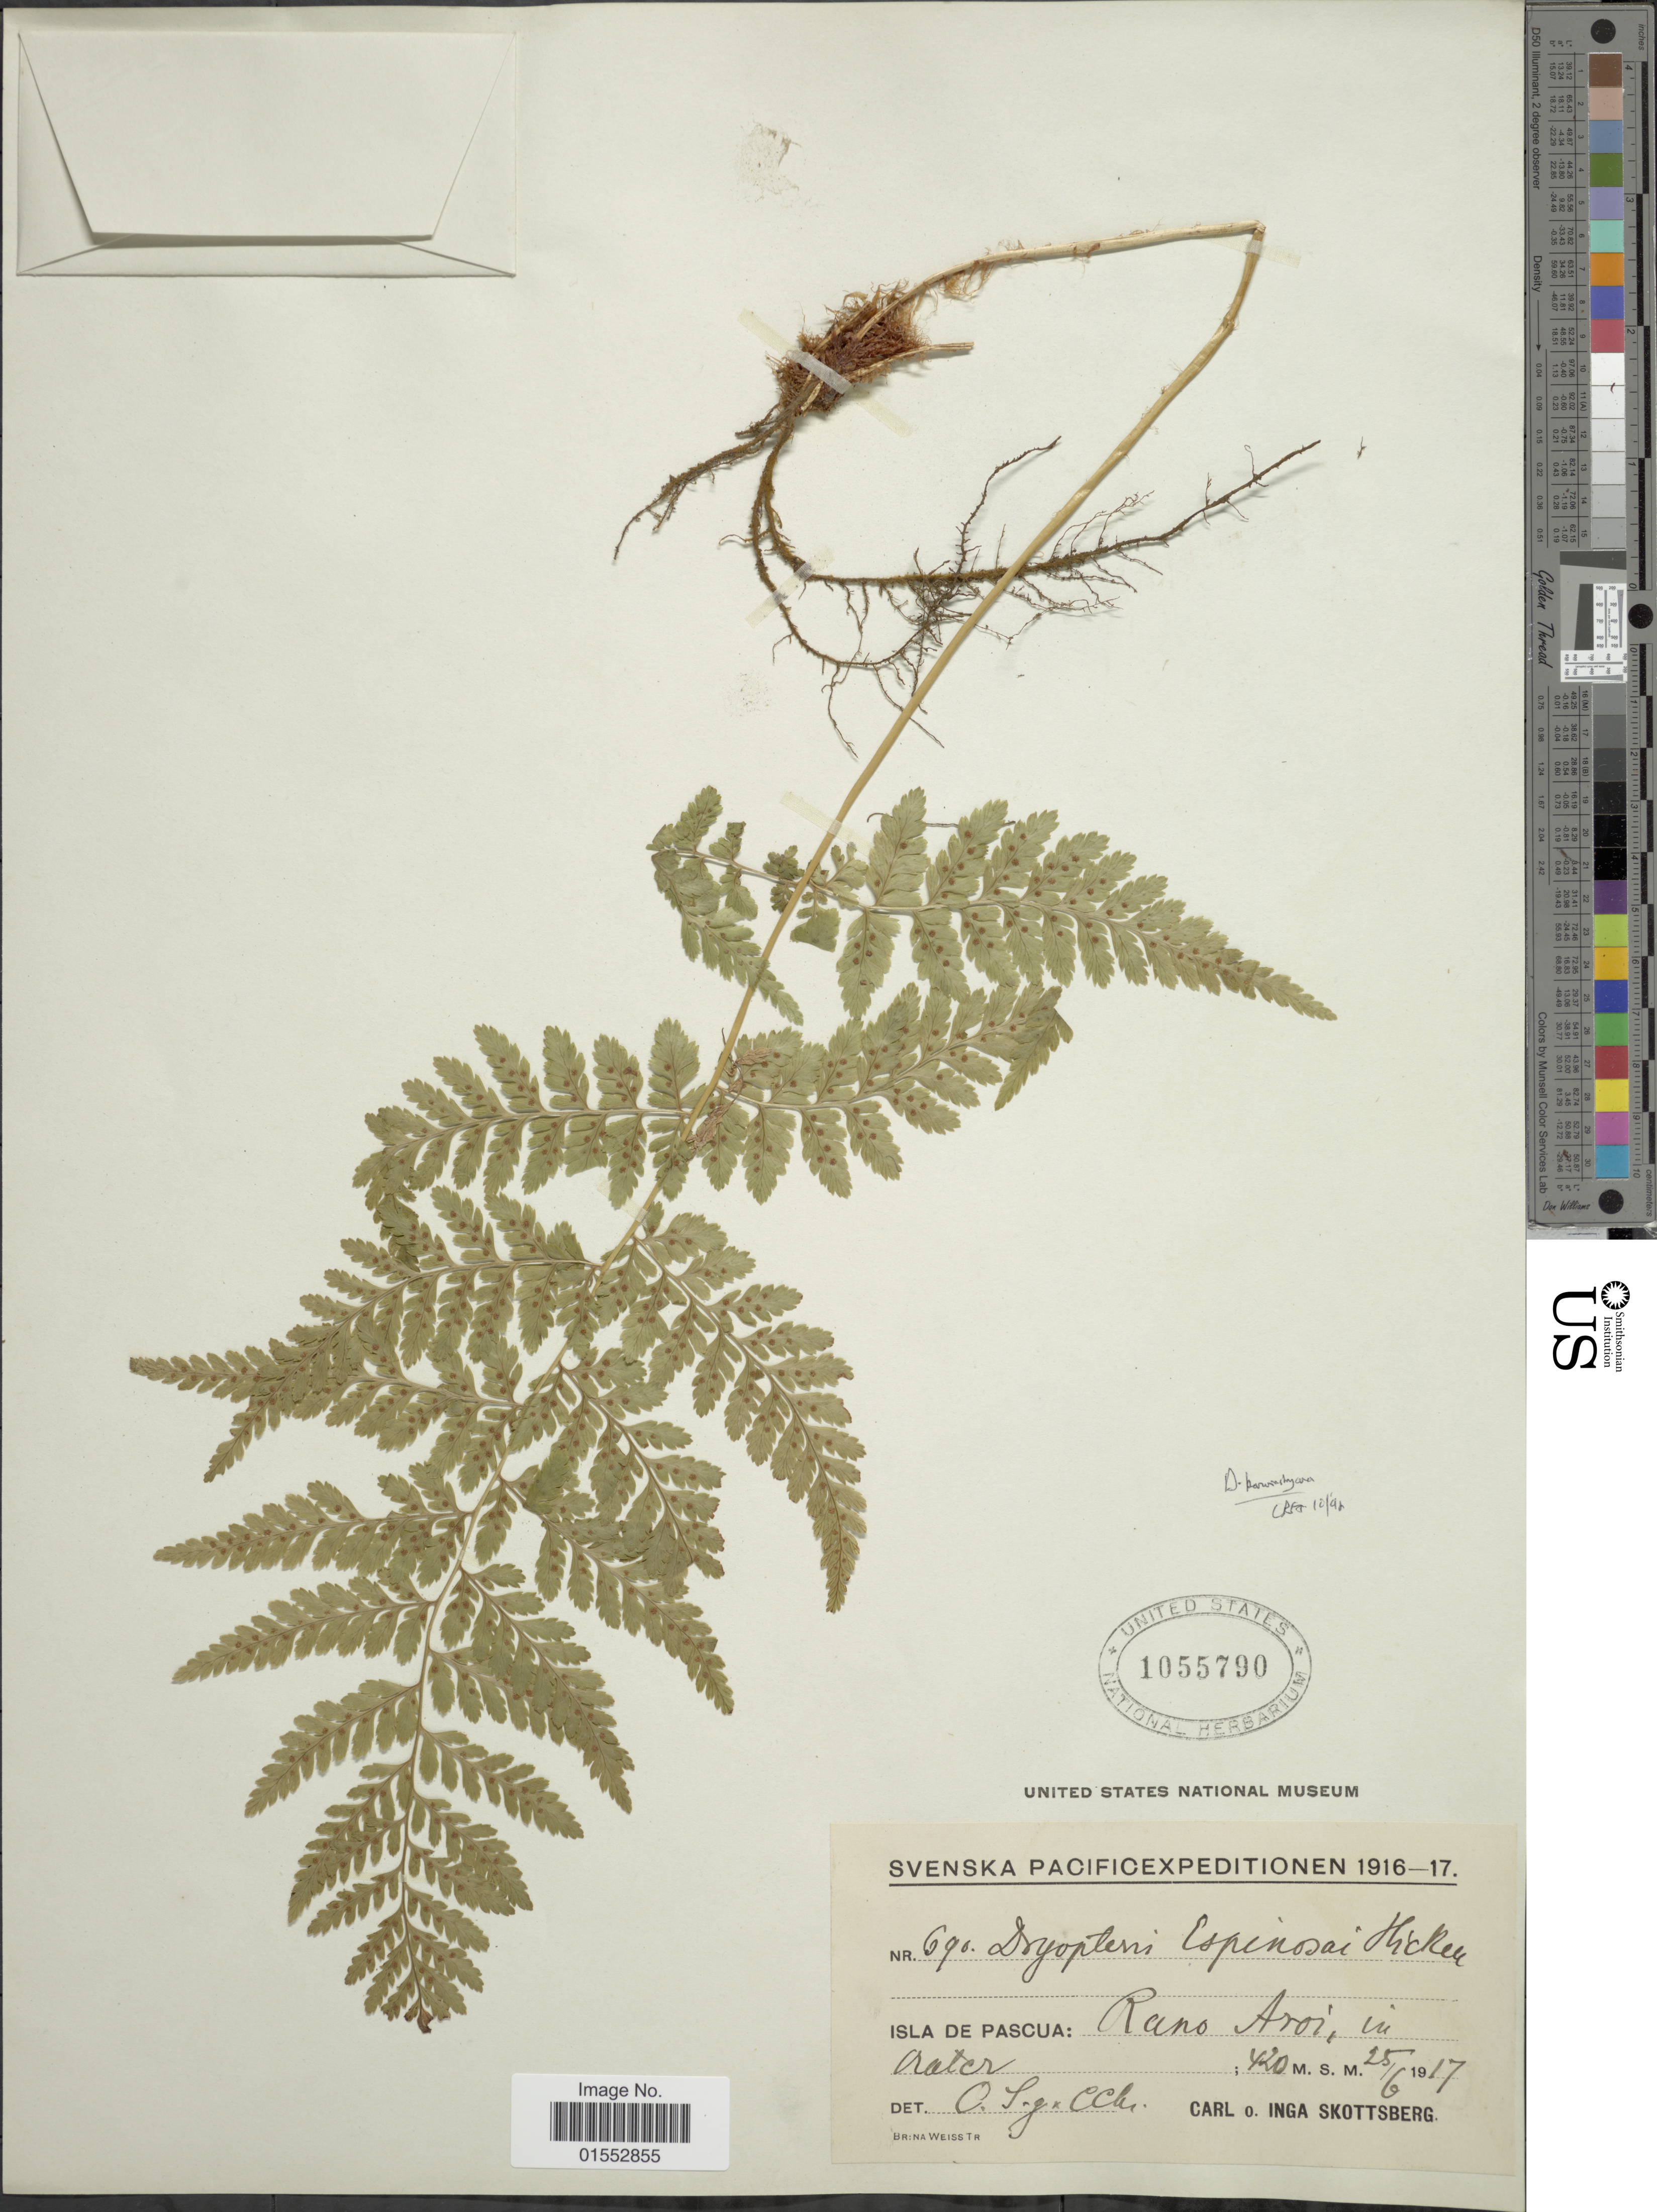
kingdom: Plantae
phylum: Tracheophyta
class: Polypodiopsida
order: Polypodiales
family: Dryopteridaceae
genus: Dryopteris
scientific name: Dryopteris espinosa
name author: Hicken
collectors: C. Skottsberg & I. Skottsberg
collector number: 690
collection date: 1917-06-25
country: Chile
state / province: Valparaíso (V)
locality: Isla de Pascua: Rano Aroi, in crater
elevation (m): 420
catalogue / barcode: US 1055790